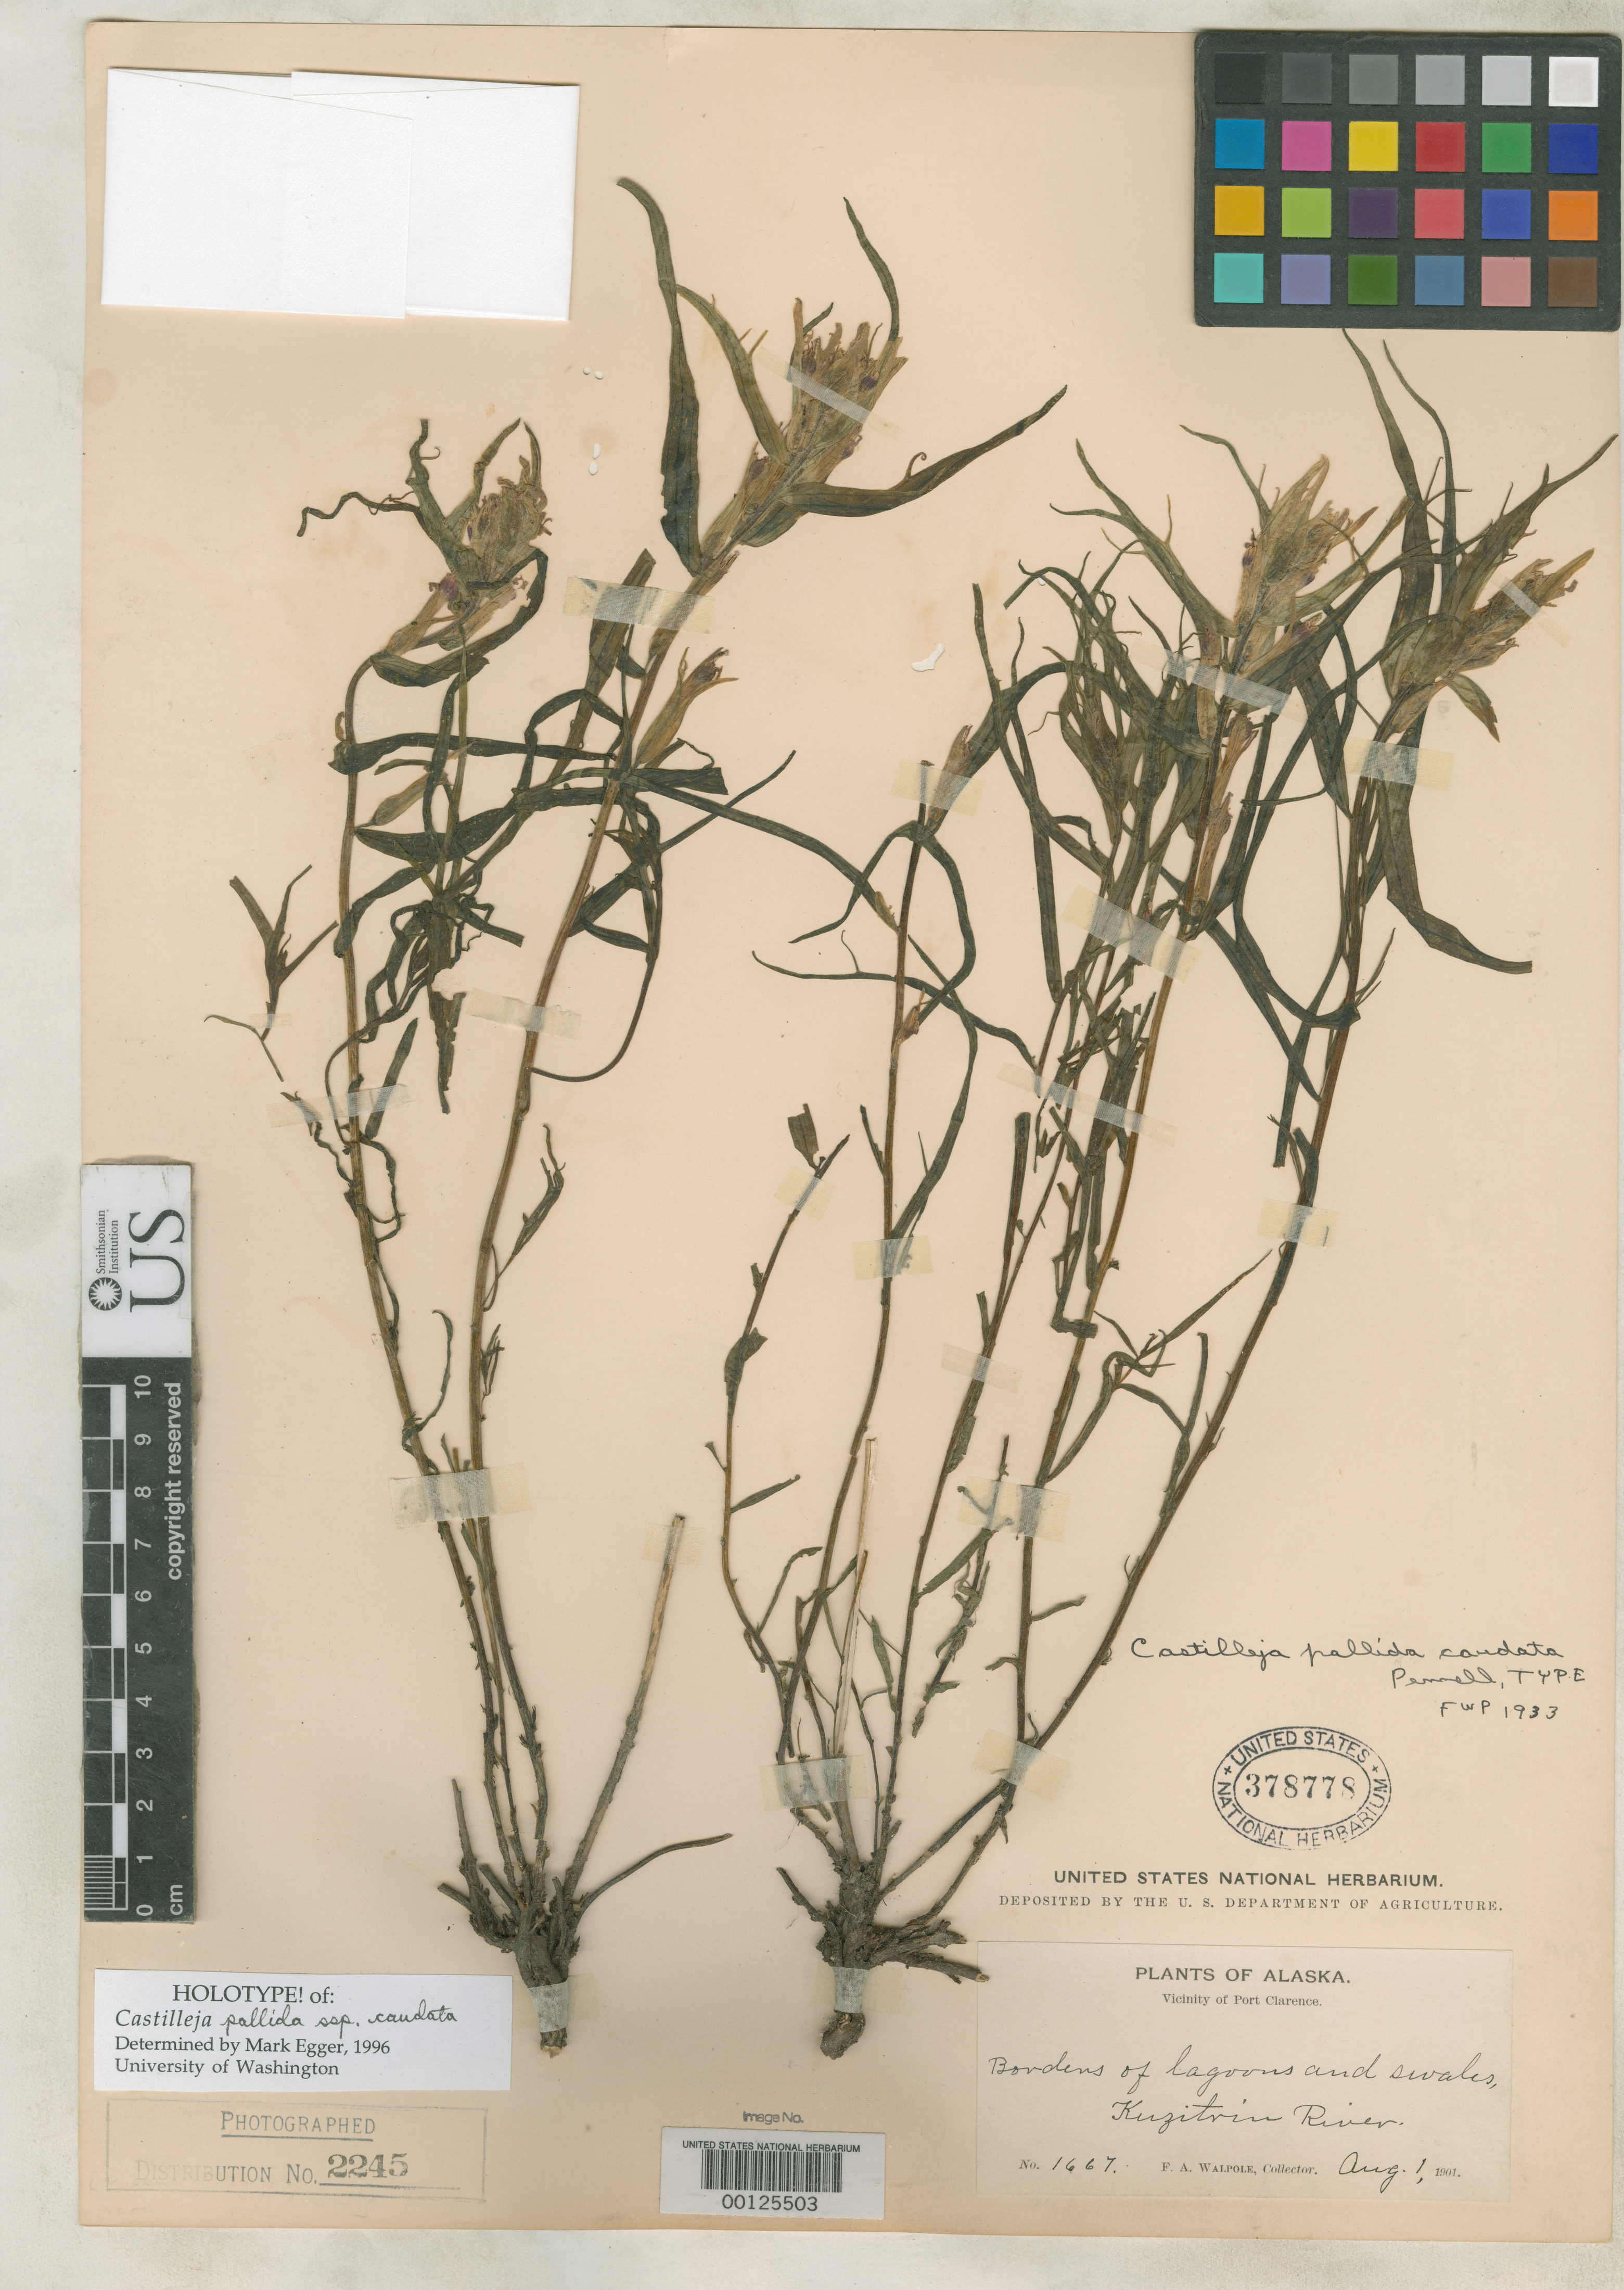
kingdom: Plantae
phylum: Tracheophyta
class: Magnoliopsida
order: Lamiales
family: Orobanchaceae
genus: Castilleja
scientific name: Castilleja pallida subsp. caudata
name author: Pennell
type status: Holotype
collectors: F. Walpole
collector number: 1667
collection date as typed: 01 Aug 1901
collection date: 1901-08-01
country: United States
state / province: Alaska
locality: Kuzitrin River, vicinity of Port Clarence.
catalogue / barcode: US 378778